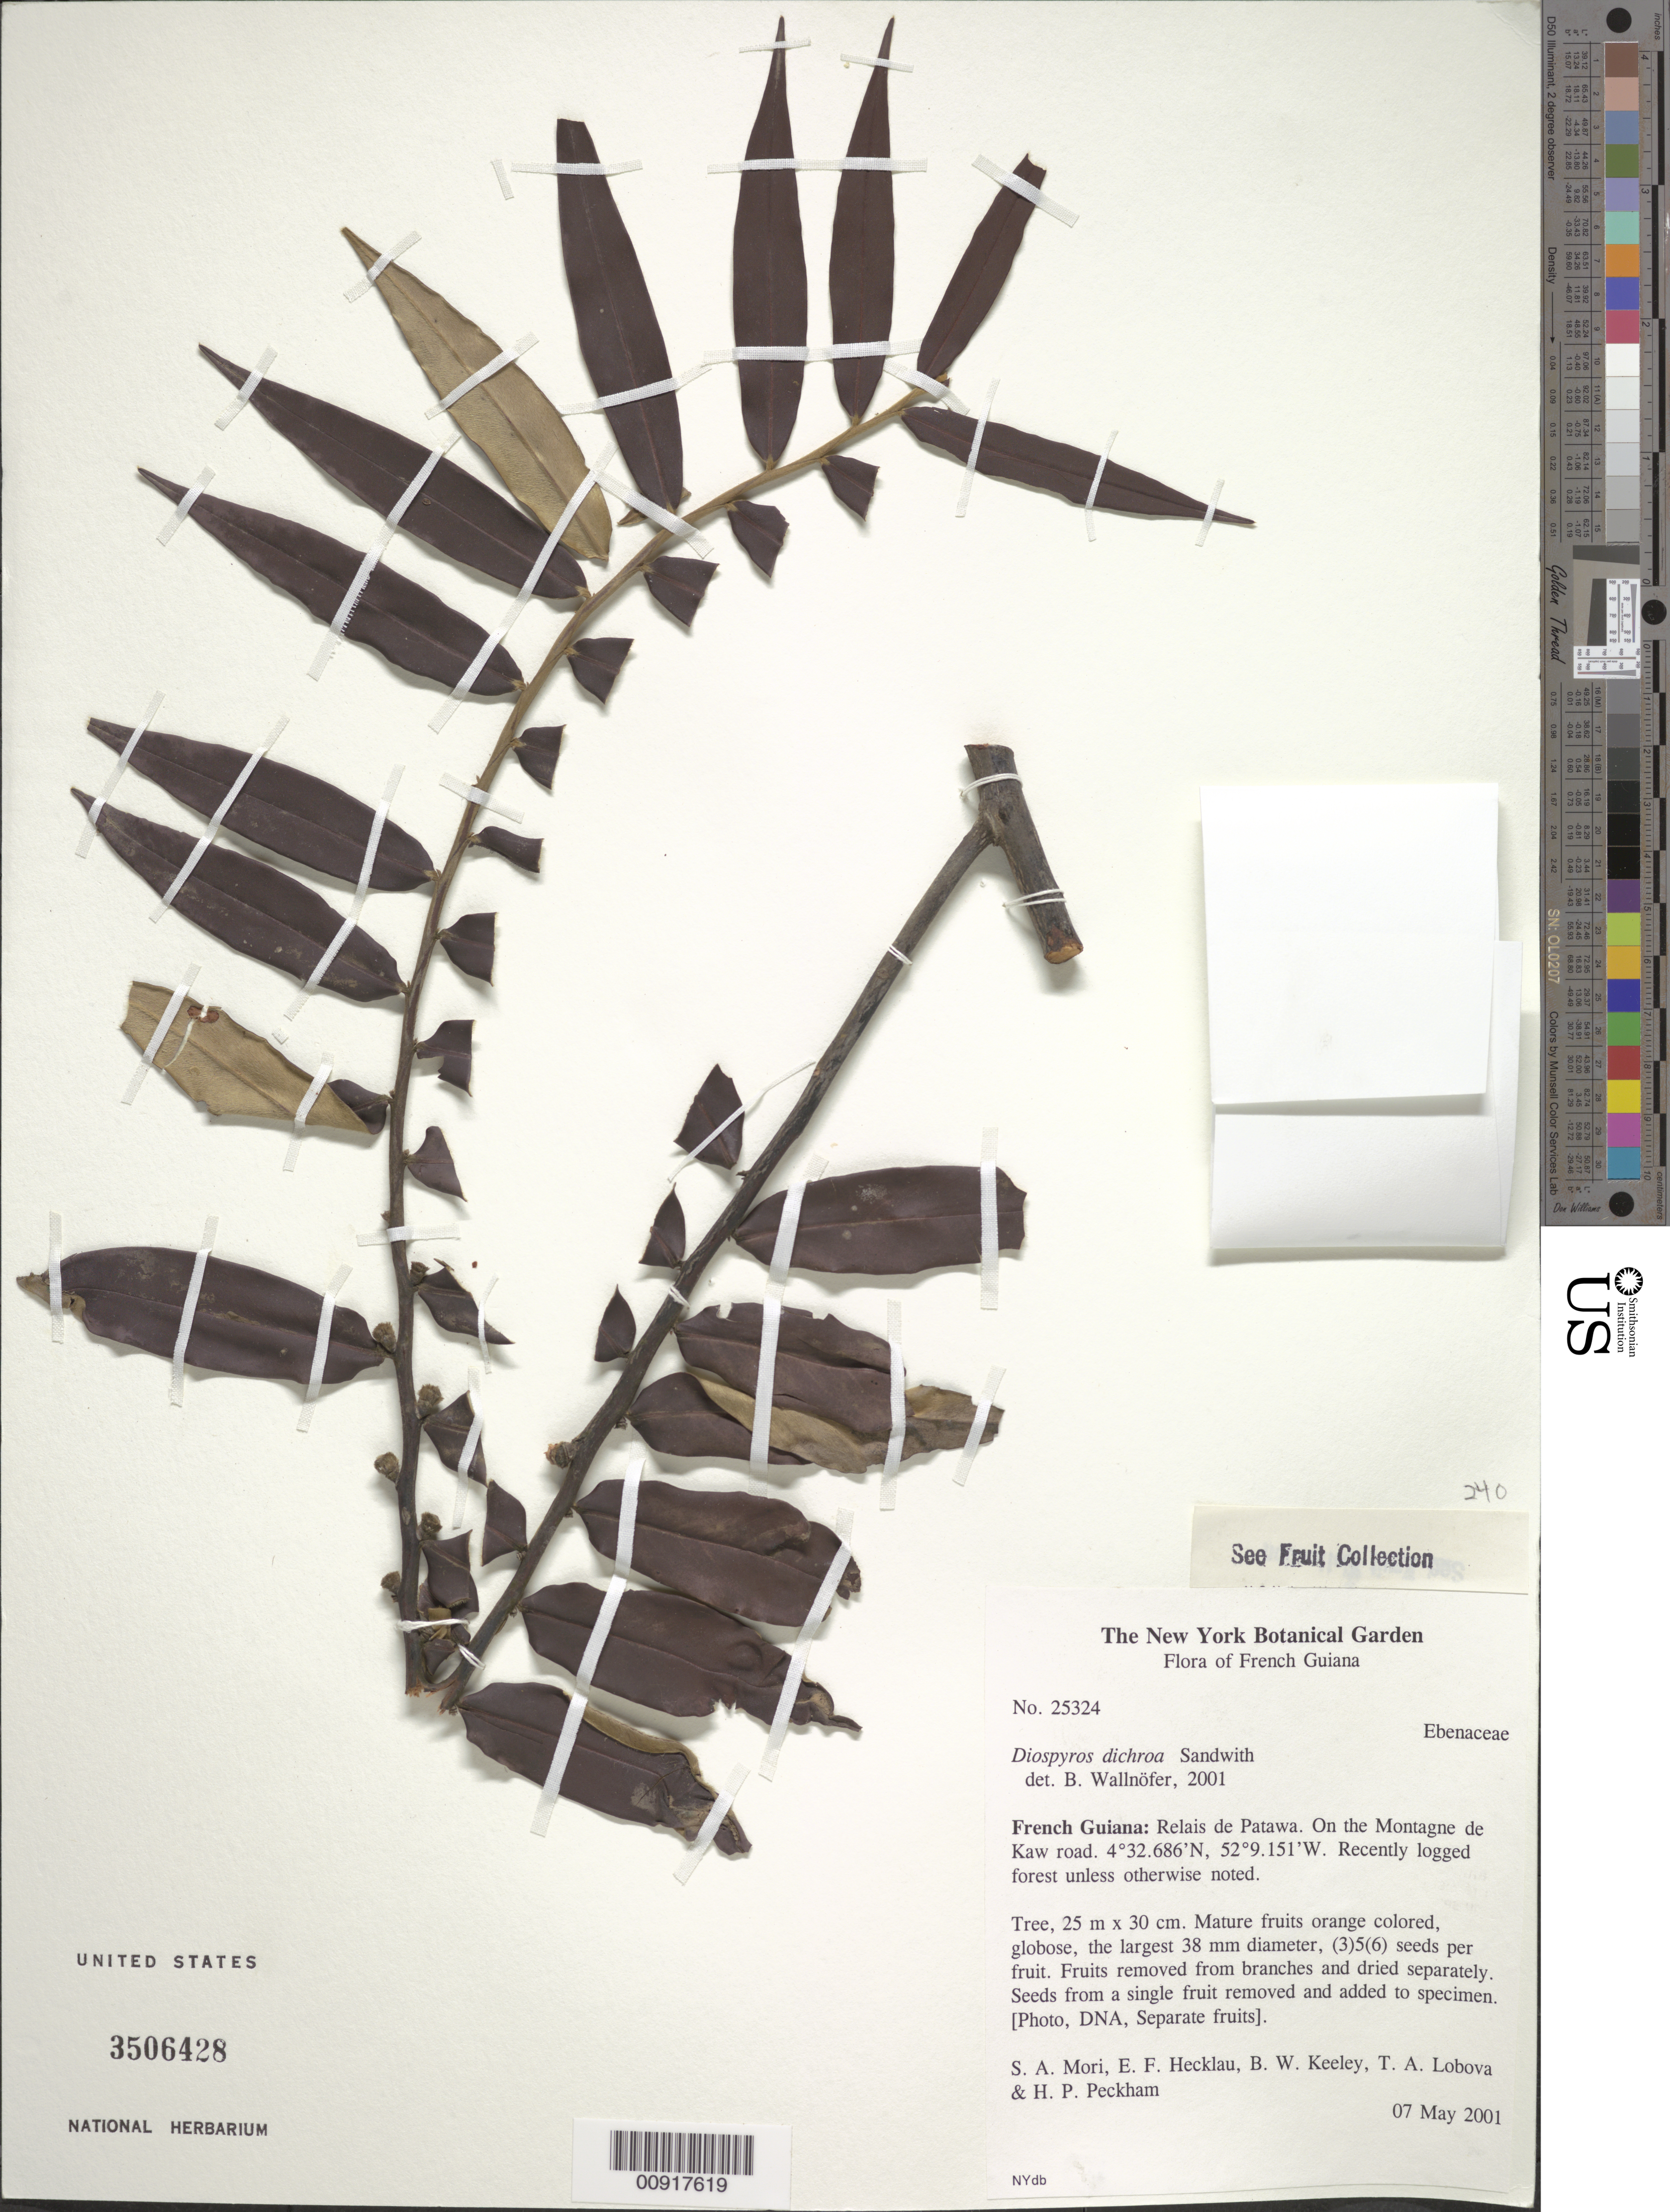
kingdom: Plantae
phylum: Tracheophyta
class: Magnoliopsida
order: Ericales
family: Ebenaceae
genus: Diospyros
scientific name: Diospyros dichroa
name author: Sandwith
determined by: Wallnöfer, B.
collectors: S. Mori, E. Hecklau, B. W. Keeley, T. Lobova & H. Peckham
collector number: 25324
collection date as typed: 7-May-01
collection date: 2001-05-07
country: French Guiana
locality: Relais de Patawa, Montagne de Kaw road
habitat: Recently logged forest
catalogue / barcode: US 3506428